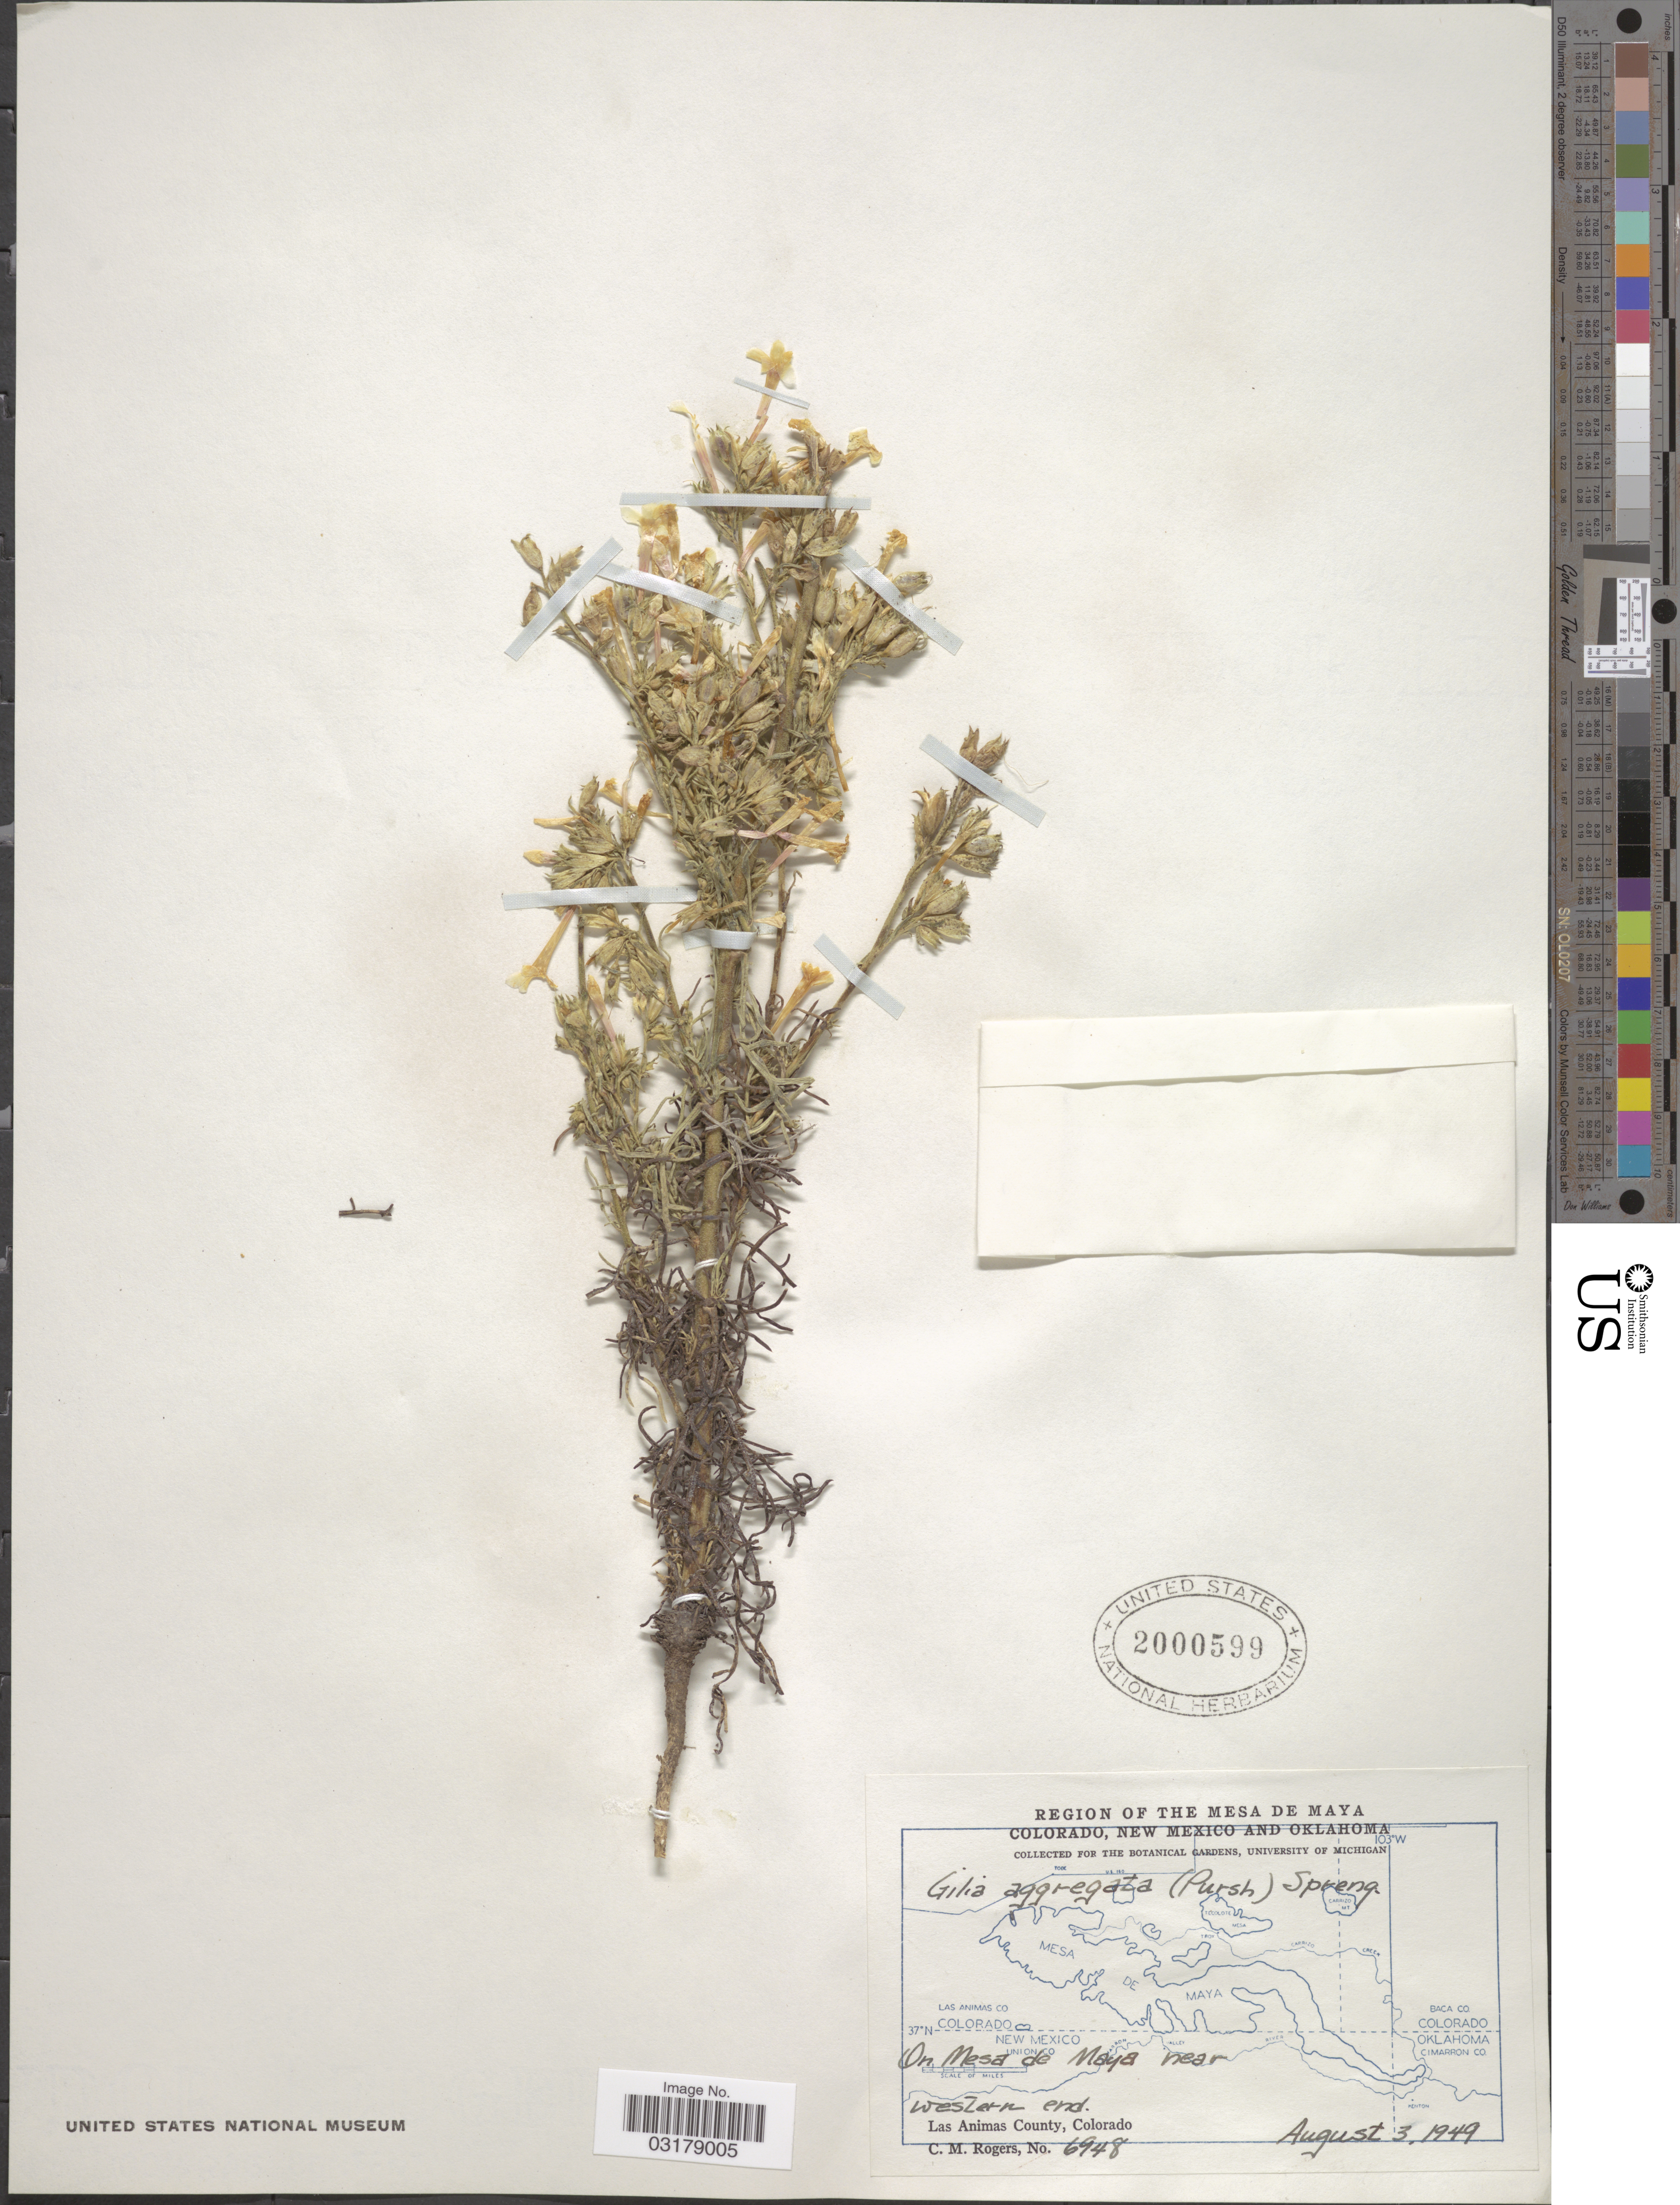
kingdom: Plantae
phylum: Tracheophyta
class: Magnoliopsida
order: Ericales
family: Polemoniaceae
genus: Ipomopsis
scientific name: Ipomopsis aggregata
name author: (Pursh) V.E. Grant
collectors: C. M. Rogers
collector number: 6948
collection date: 1949-08-03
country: United States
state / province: Colorado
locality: Region of the Mesa de Maya. On Mesa de Maya near western end. Las Animas County.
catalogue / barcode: US 2000599